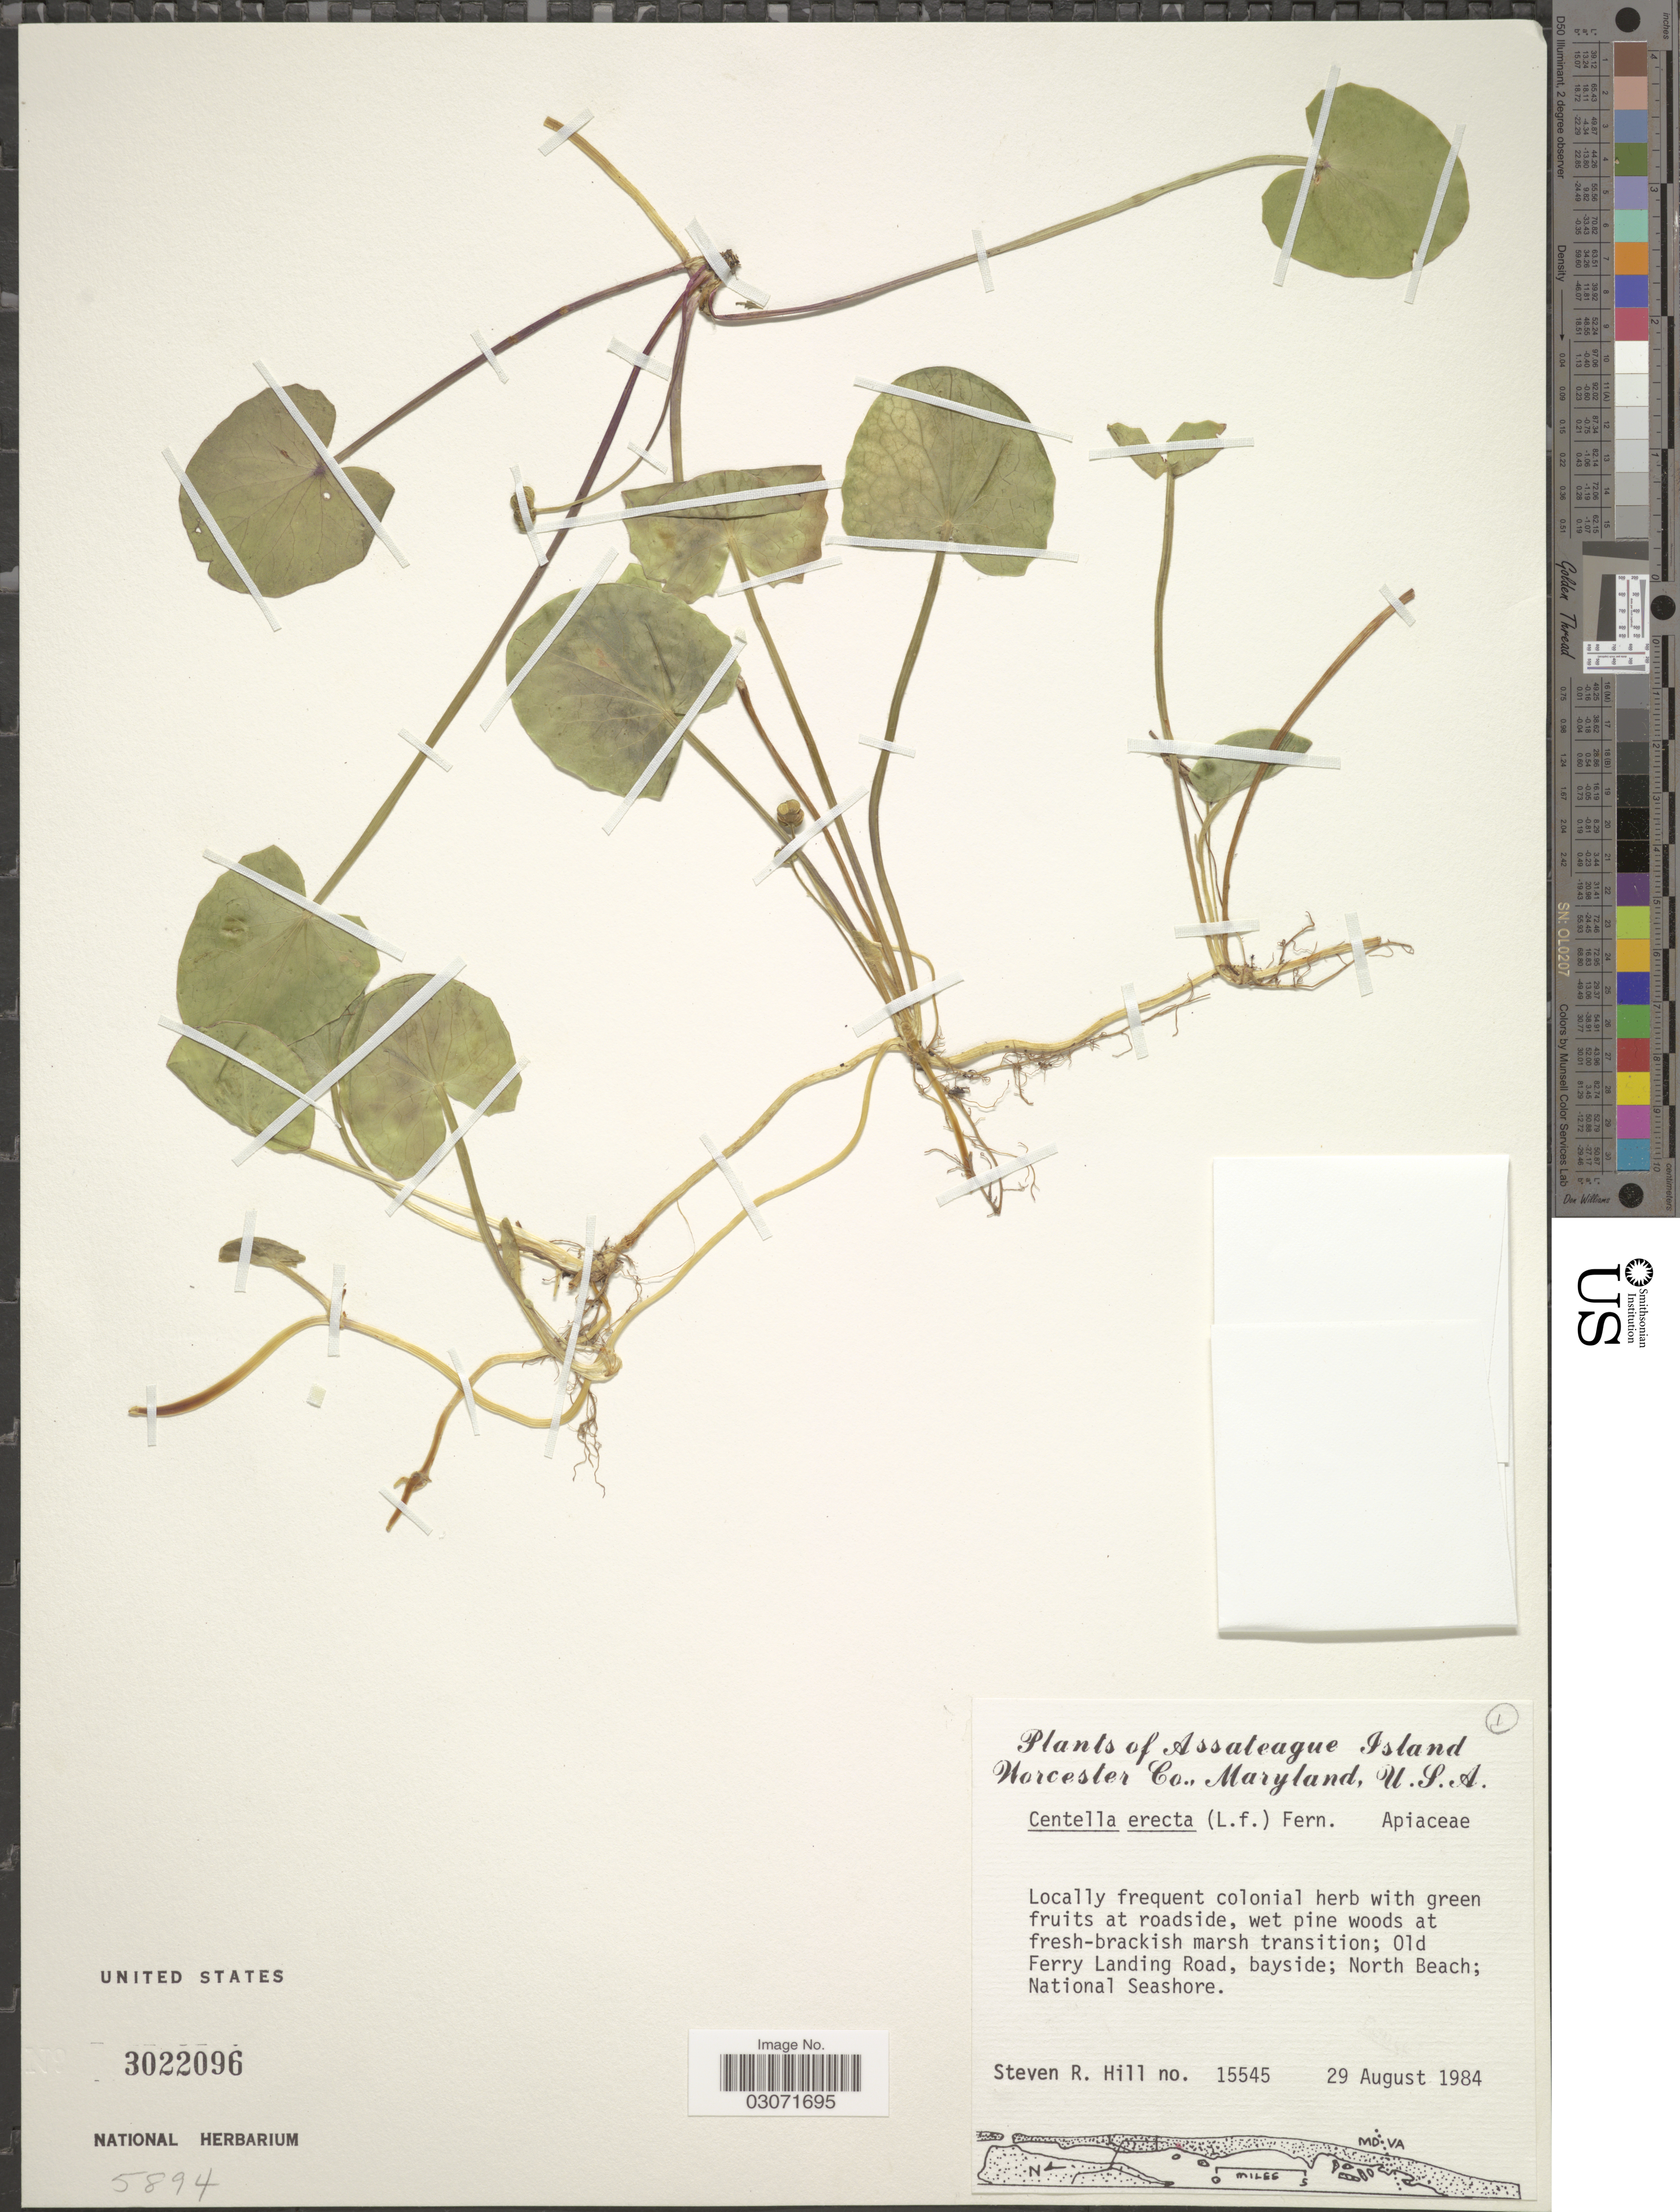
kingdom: Plantae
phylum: Tracheophyta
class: Magnoliopsida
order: Apiales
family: Apiaceae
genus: Centella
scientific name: Centella asiatica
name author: (L.) Urb.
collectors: S. Hill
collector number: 15545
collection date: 1984-08-29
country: United States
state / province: Maryland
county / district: Worcester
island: Assateague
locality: Old Ferry Landing Road, bayside; North Beach, Assateague Island National Seashore.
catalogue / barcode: US 3022096